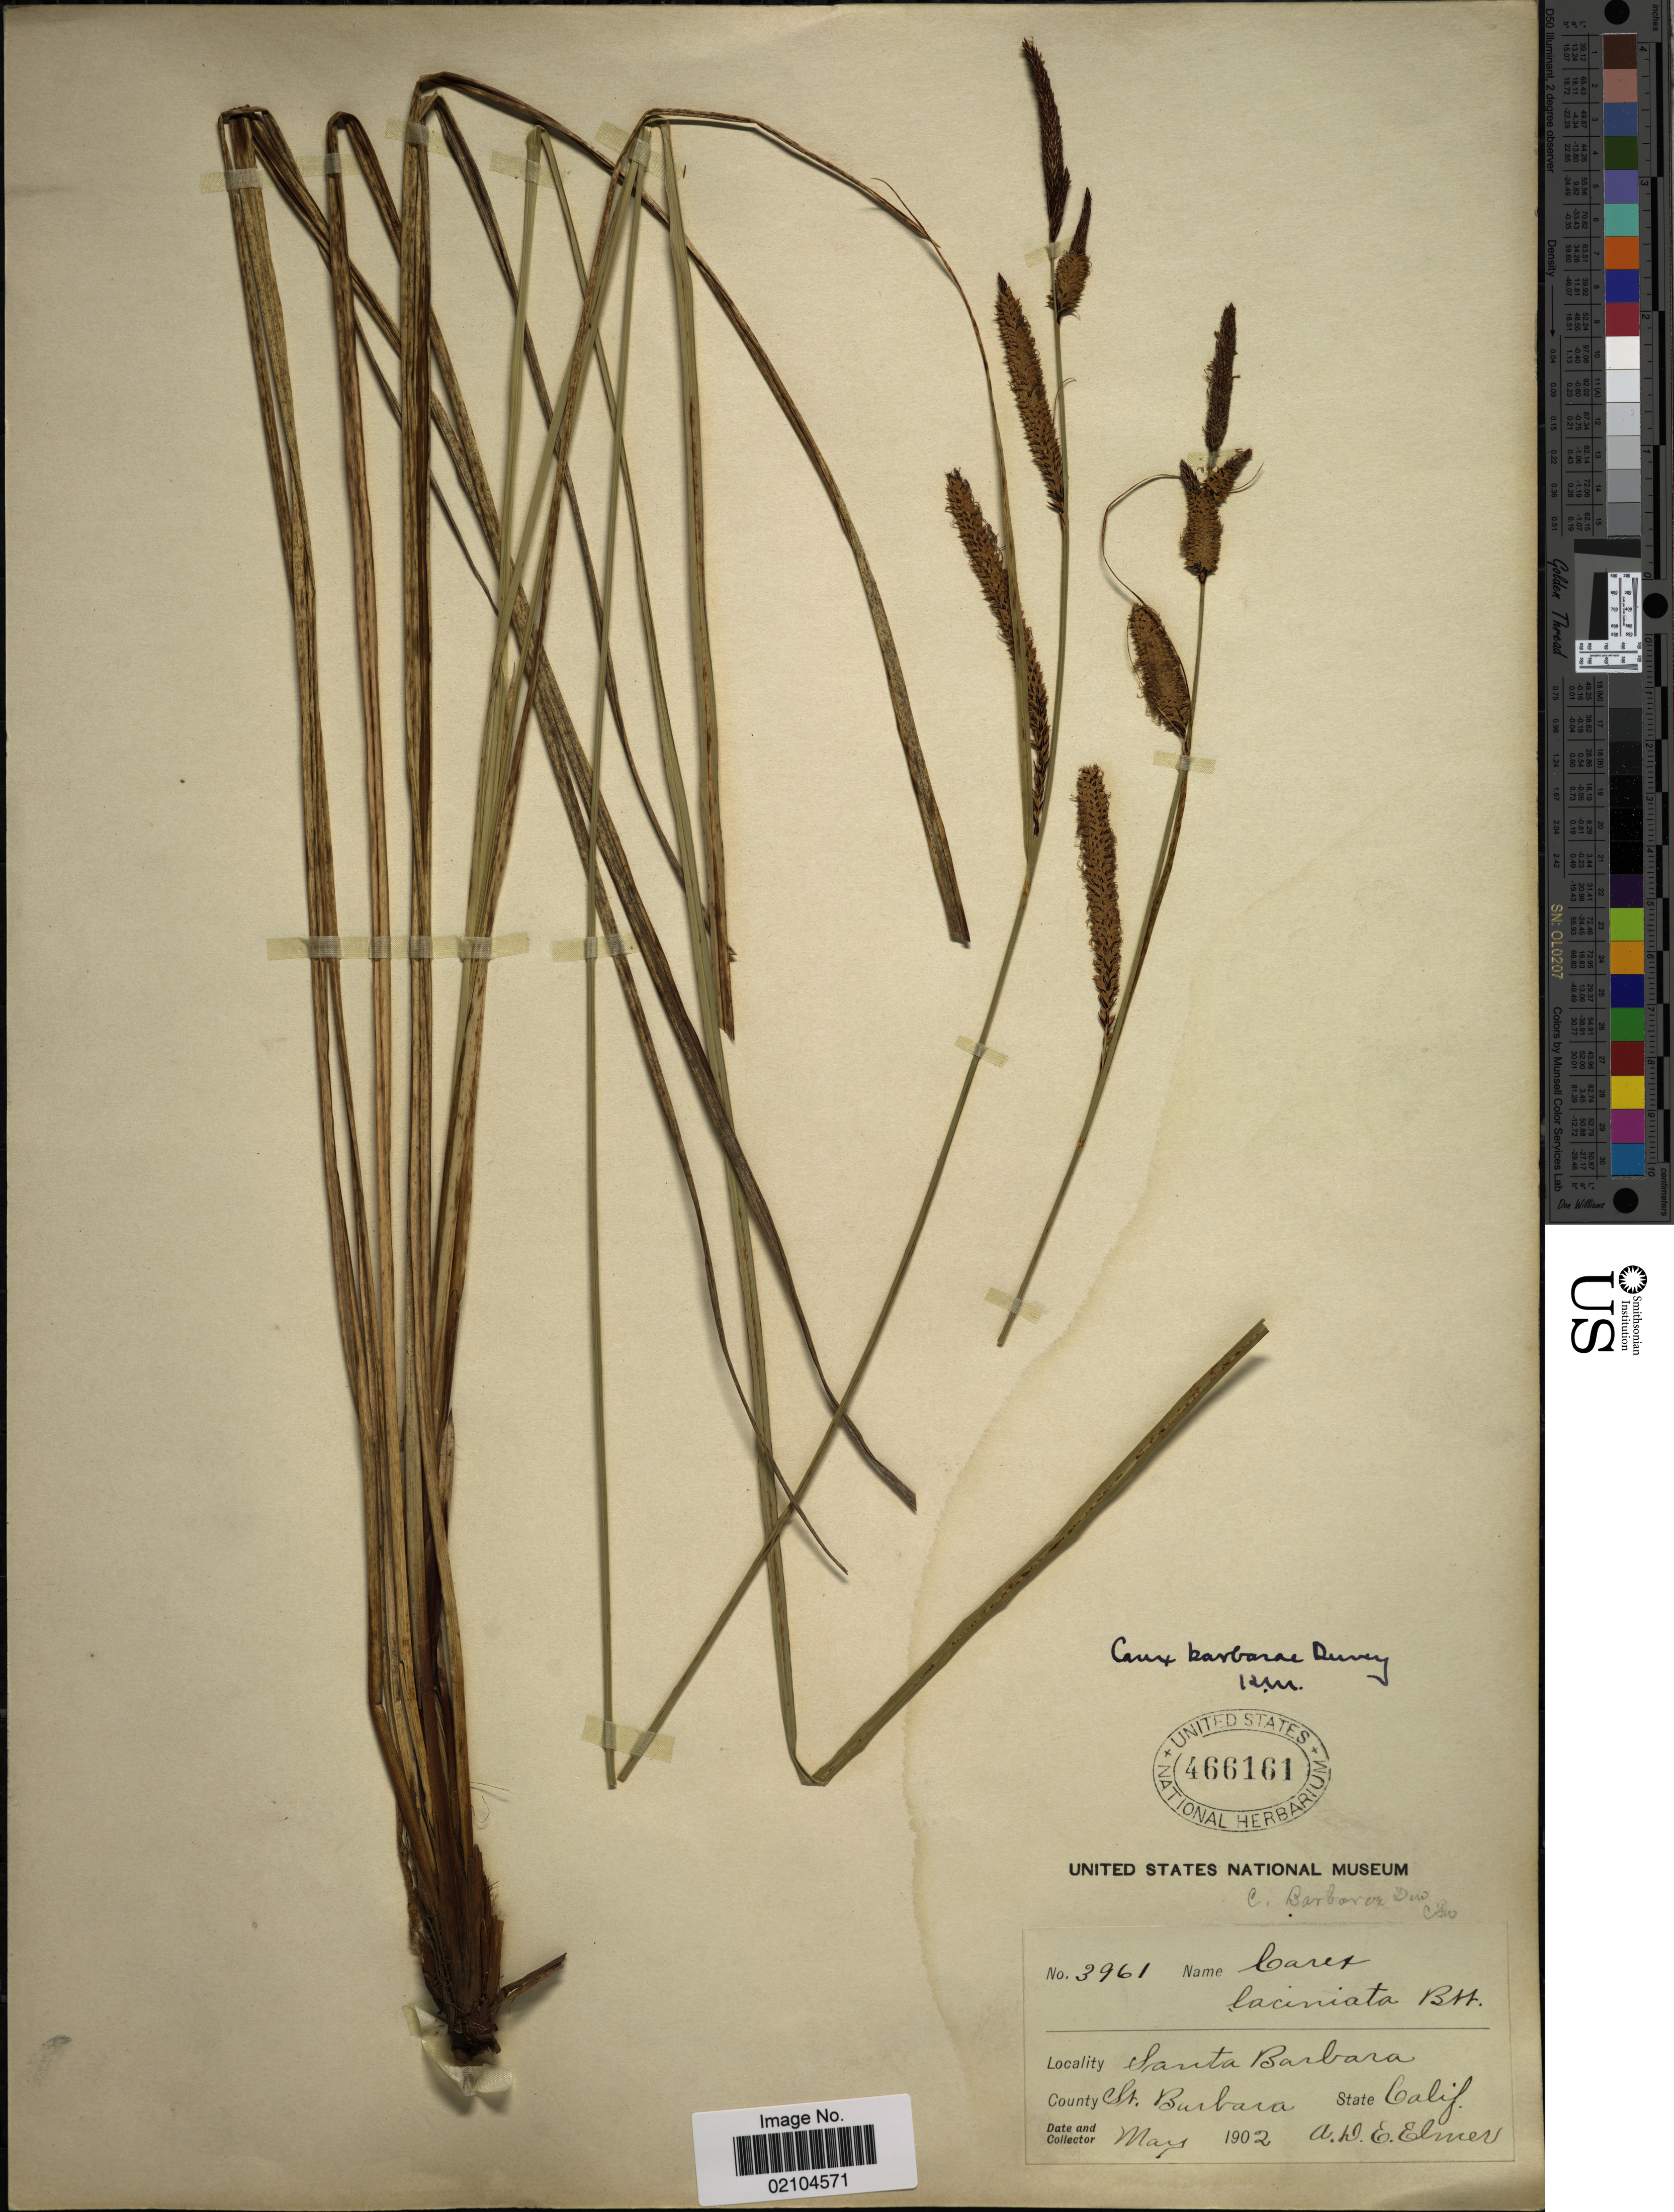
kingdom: Plantae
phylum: Tracheophyta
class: Liliopsida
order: Poales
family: Cyperaceae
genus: Carex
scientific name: Carex barbarae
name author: Dewey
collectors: A. D. E. Elmer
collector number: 3961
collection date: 1902-05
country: United States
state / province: California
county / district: Santa Barbara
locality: Santa Barbara, County Barbara, State Calif.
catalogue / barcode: US 466161